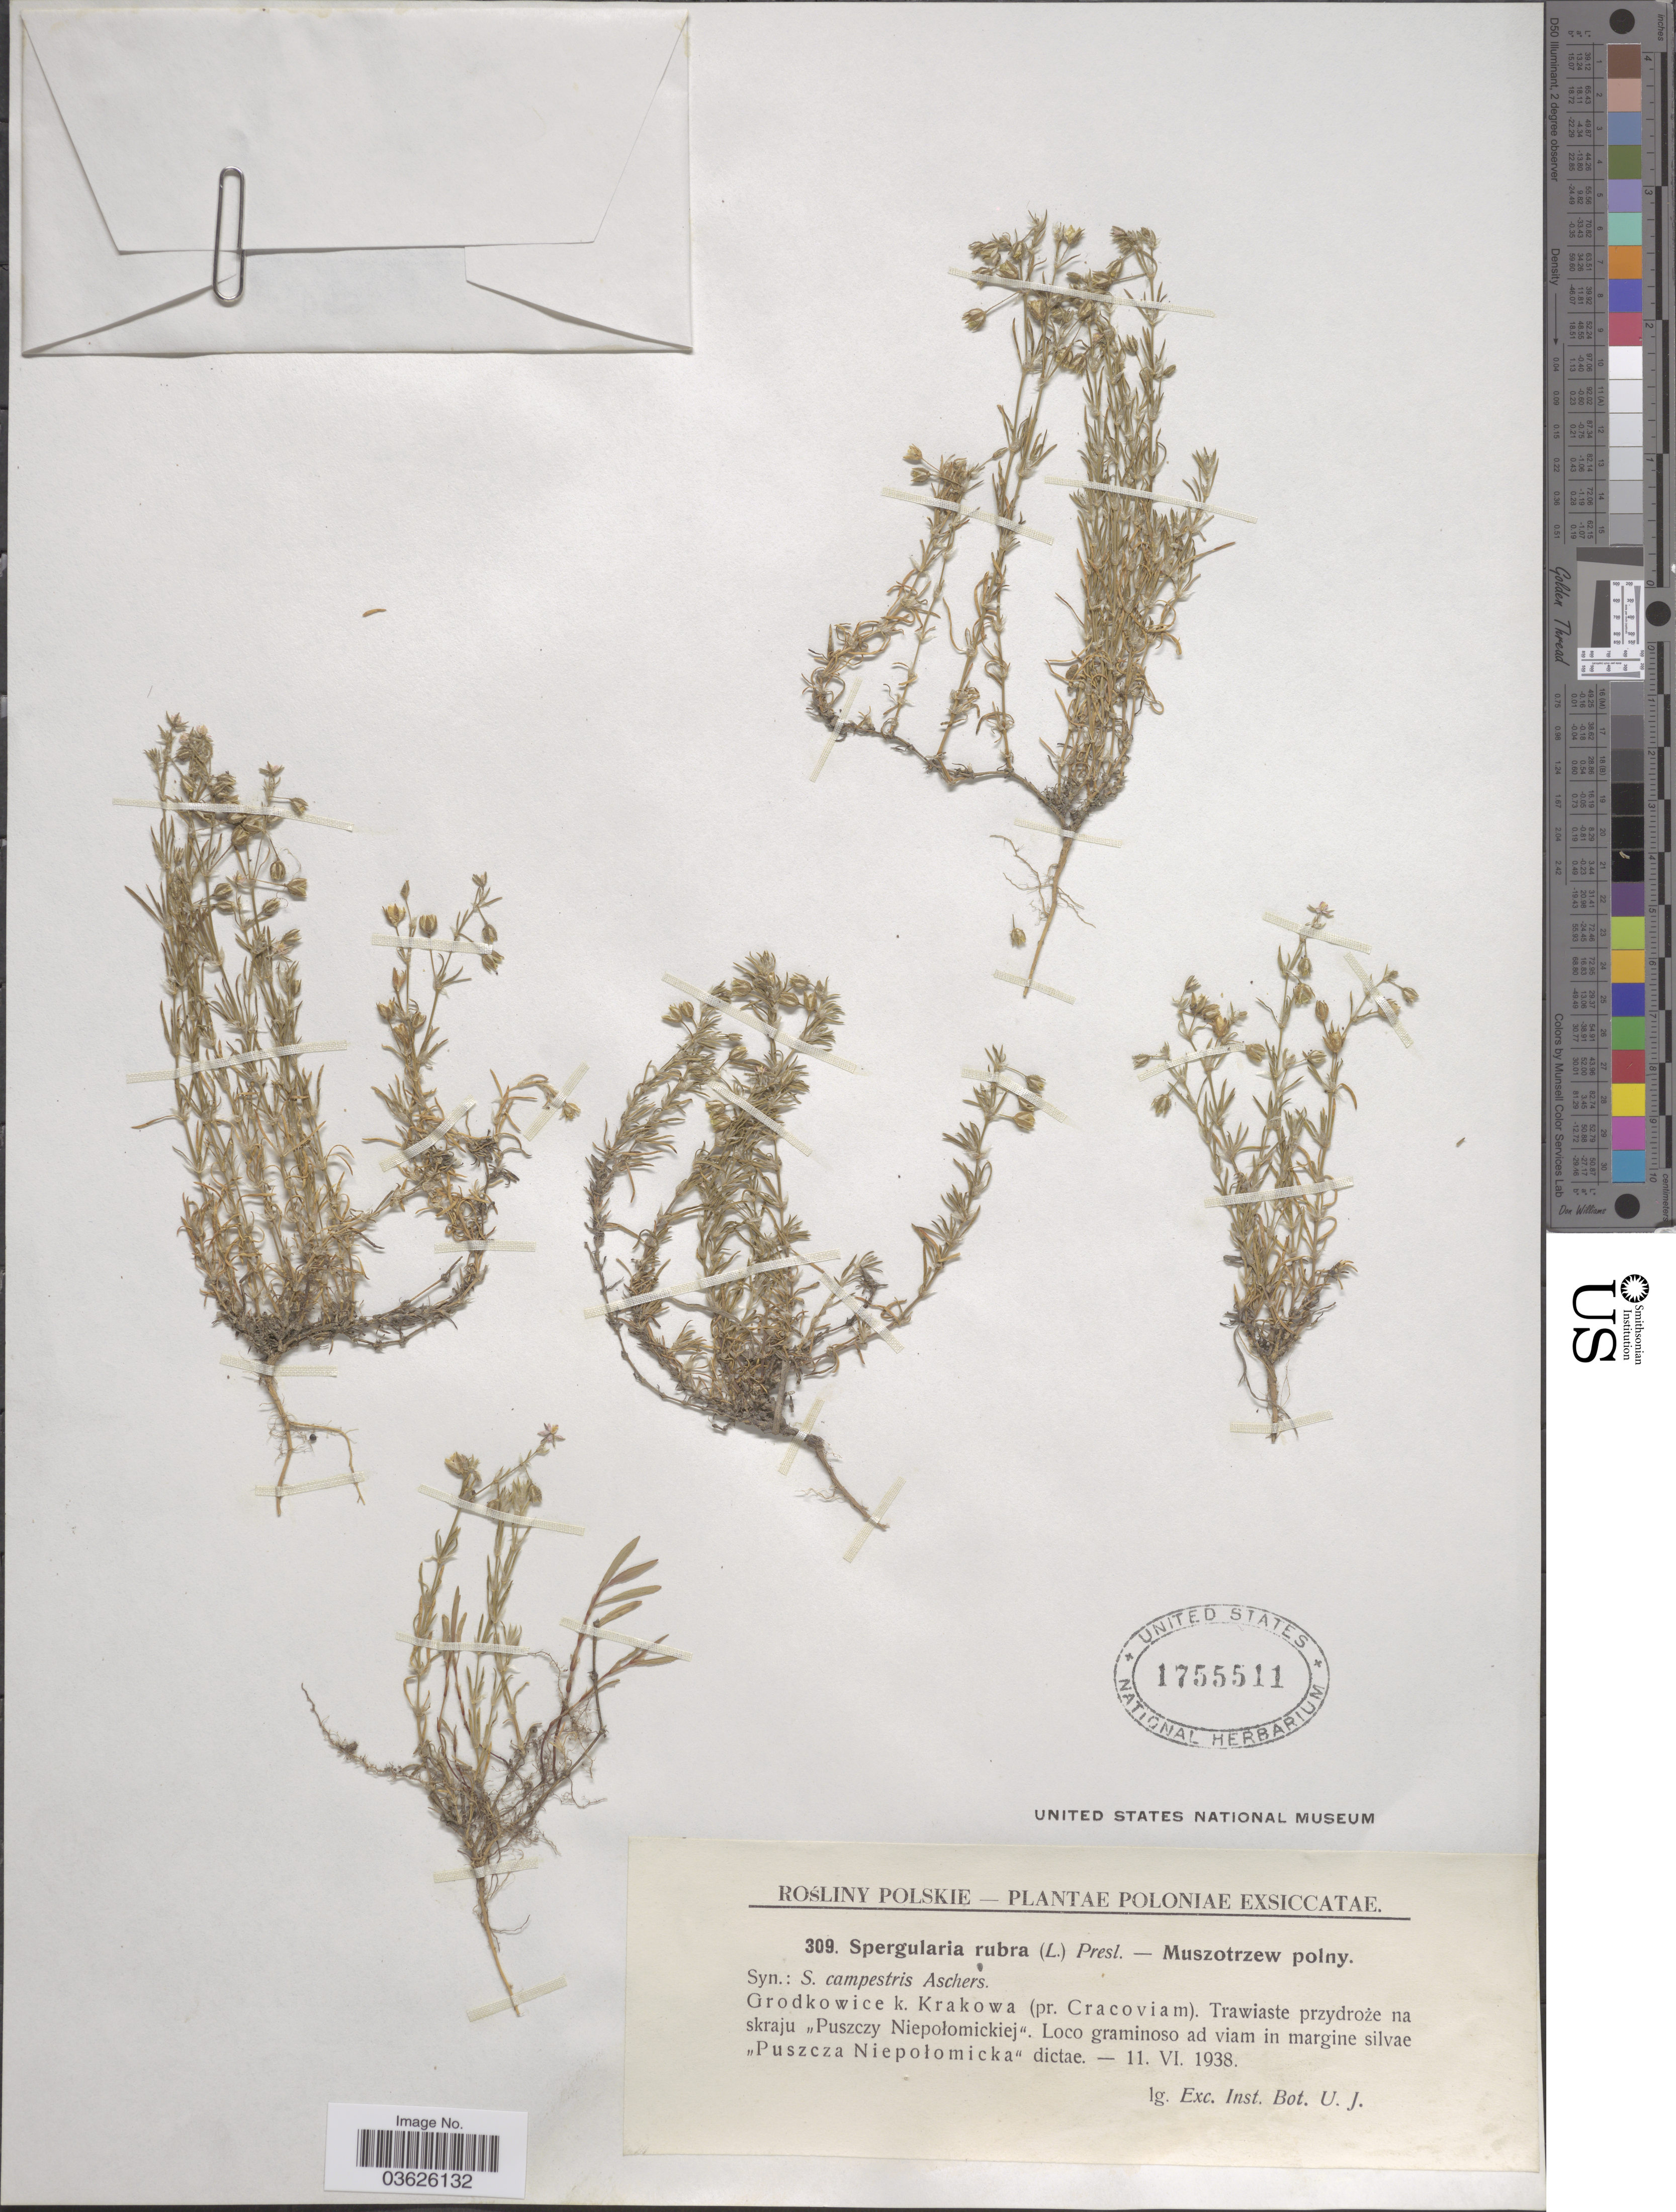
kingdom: Plantae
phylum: Tracheophyta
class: Magnoliopsida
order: Caryophyllales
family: Caryophyllaceae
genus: Spergularia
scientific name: Spergularia rubra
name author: (L.) J. Presl & C. Presl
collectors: Exc. Inst. Bot. U. J.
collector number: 309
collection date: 1938-06-11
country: Poland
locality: Poloniae. Grodkowice k. Krakowa (pr. Cracoviam). Trawiaste przydroze na skraju "Puszczy Niepolomickiej".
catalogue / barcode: US 1755511